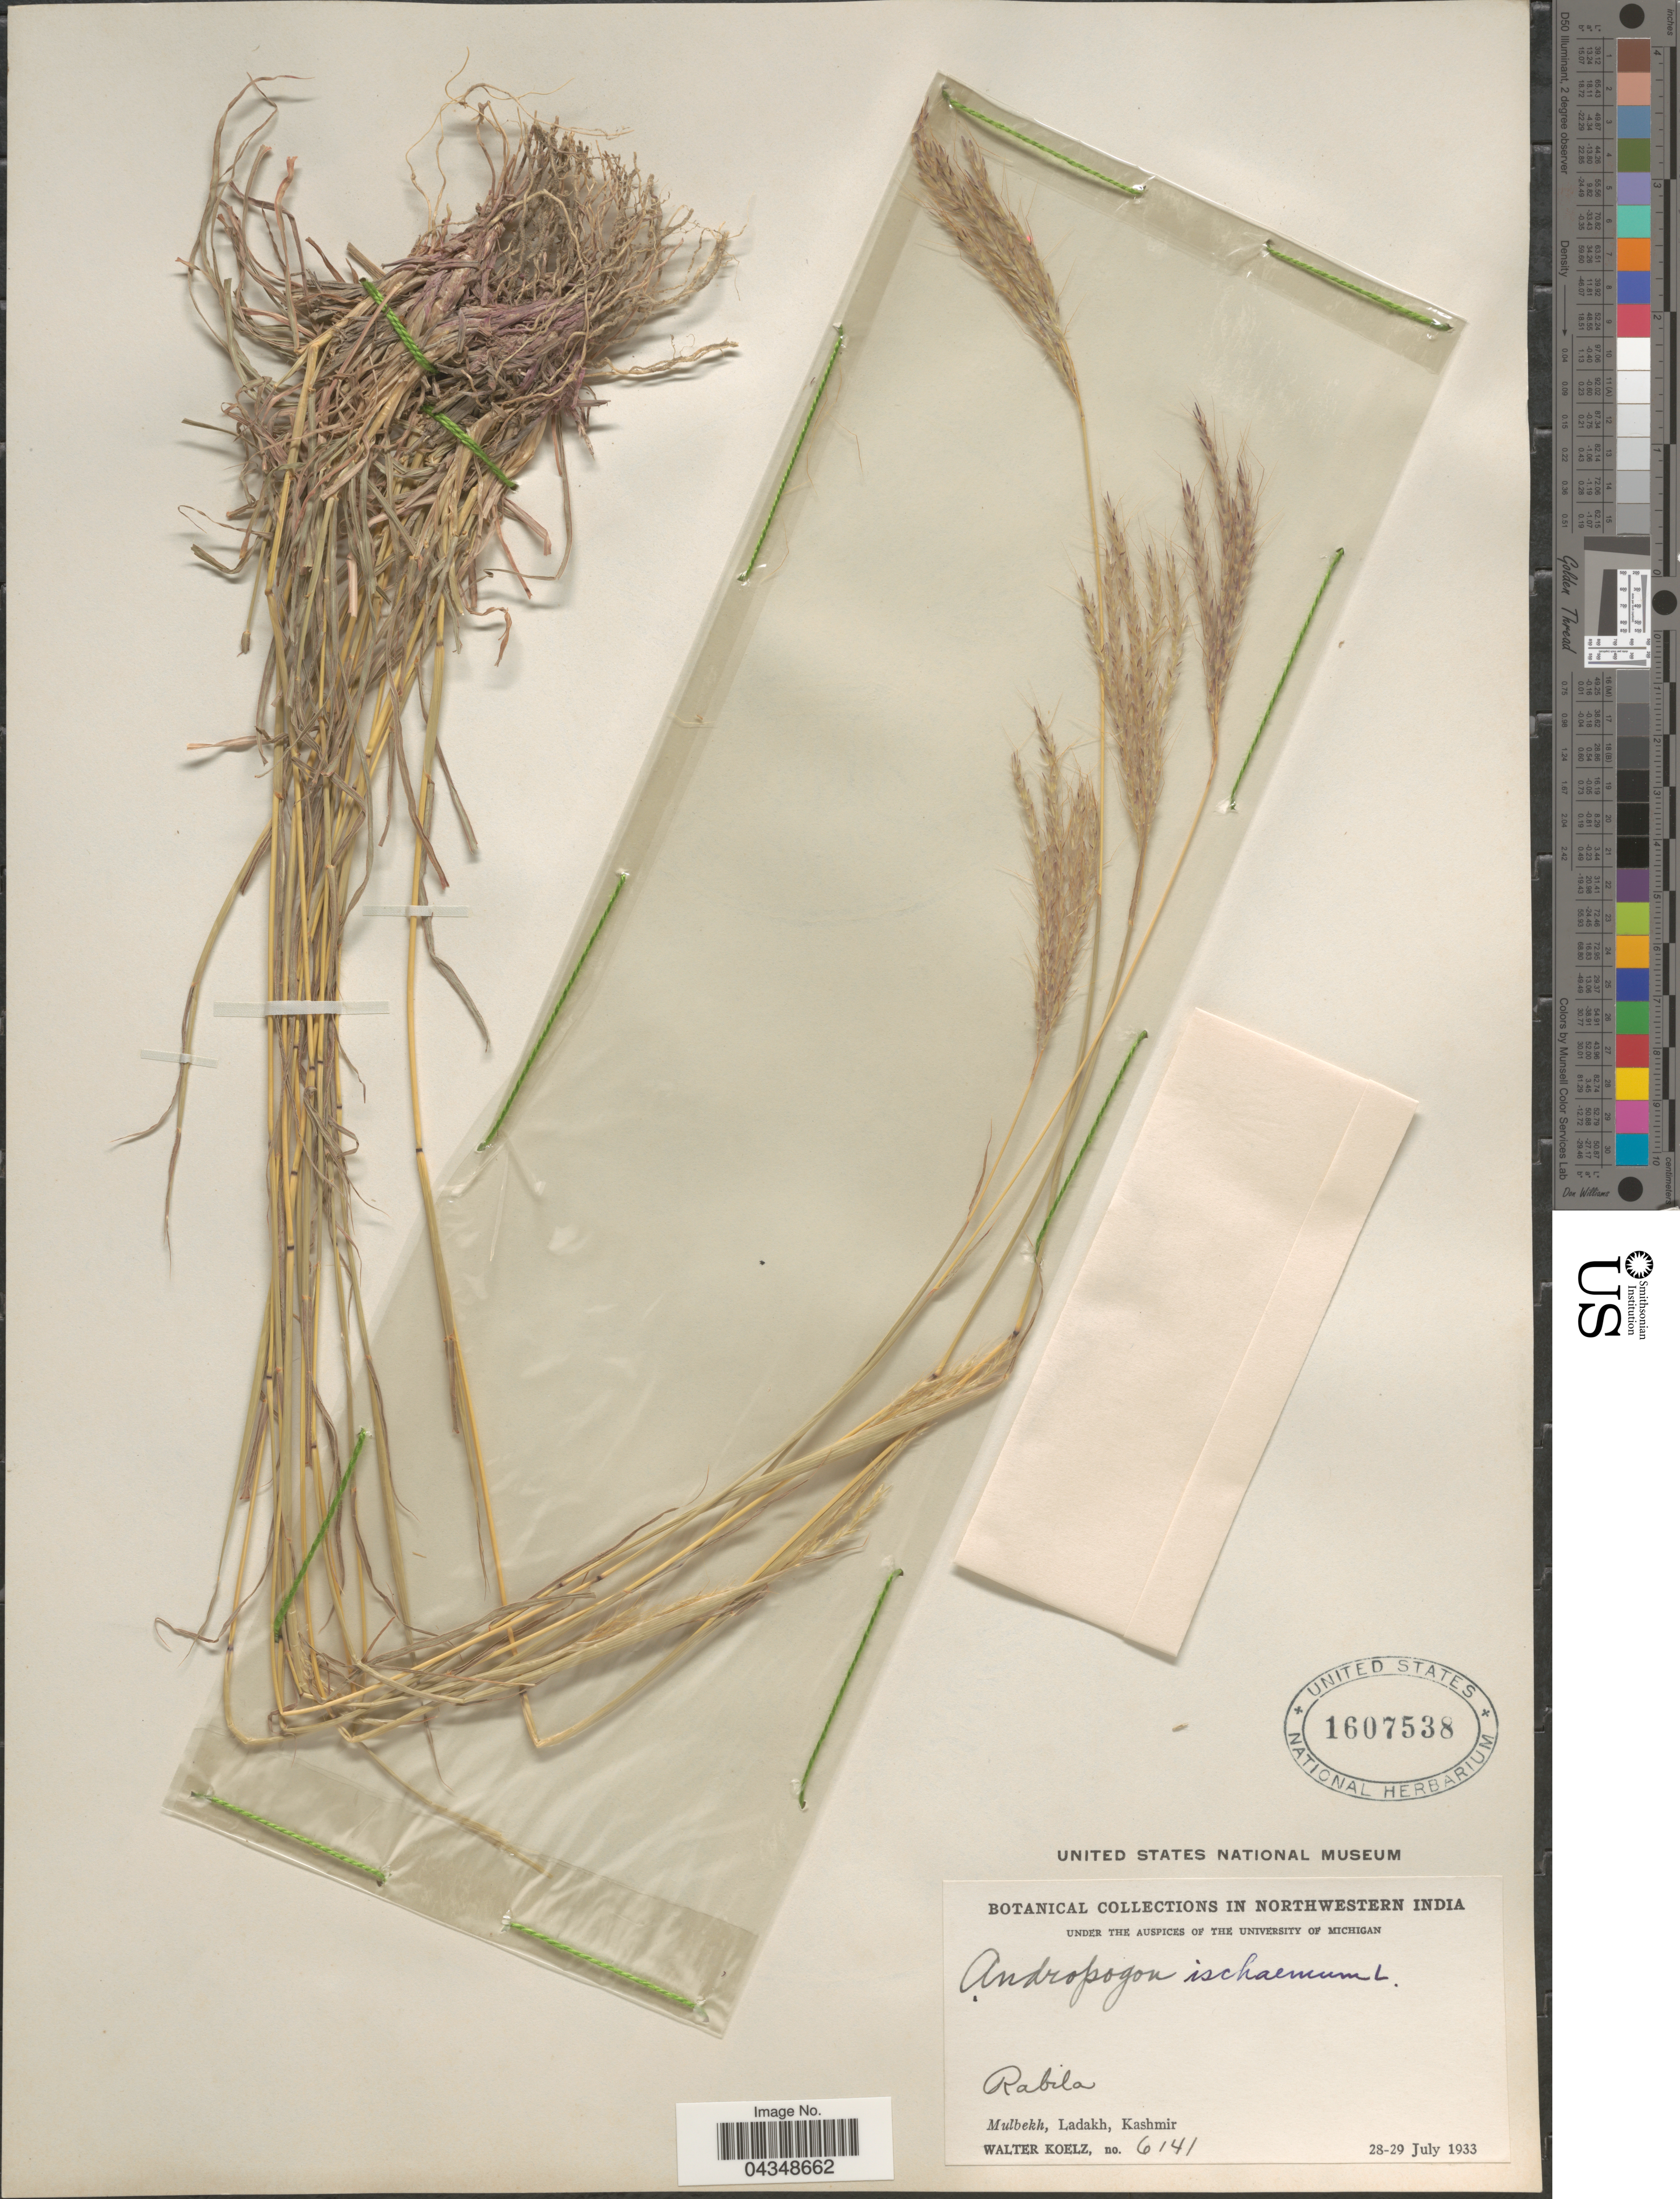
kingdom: Plantae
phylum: Tracheophyta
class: Liliopsida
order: Poales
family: Poaceae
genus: Bothriochloa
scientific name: Bothriochloa ischaemum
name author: (L.) Keng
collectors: W. N. Koelz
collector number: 6141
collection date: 1933-07-28/1933-07-29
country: India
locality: Northwestern India. Rabila. Mulbekh, Ladakh, Kashmir.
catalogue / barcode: US 1607538